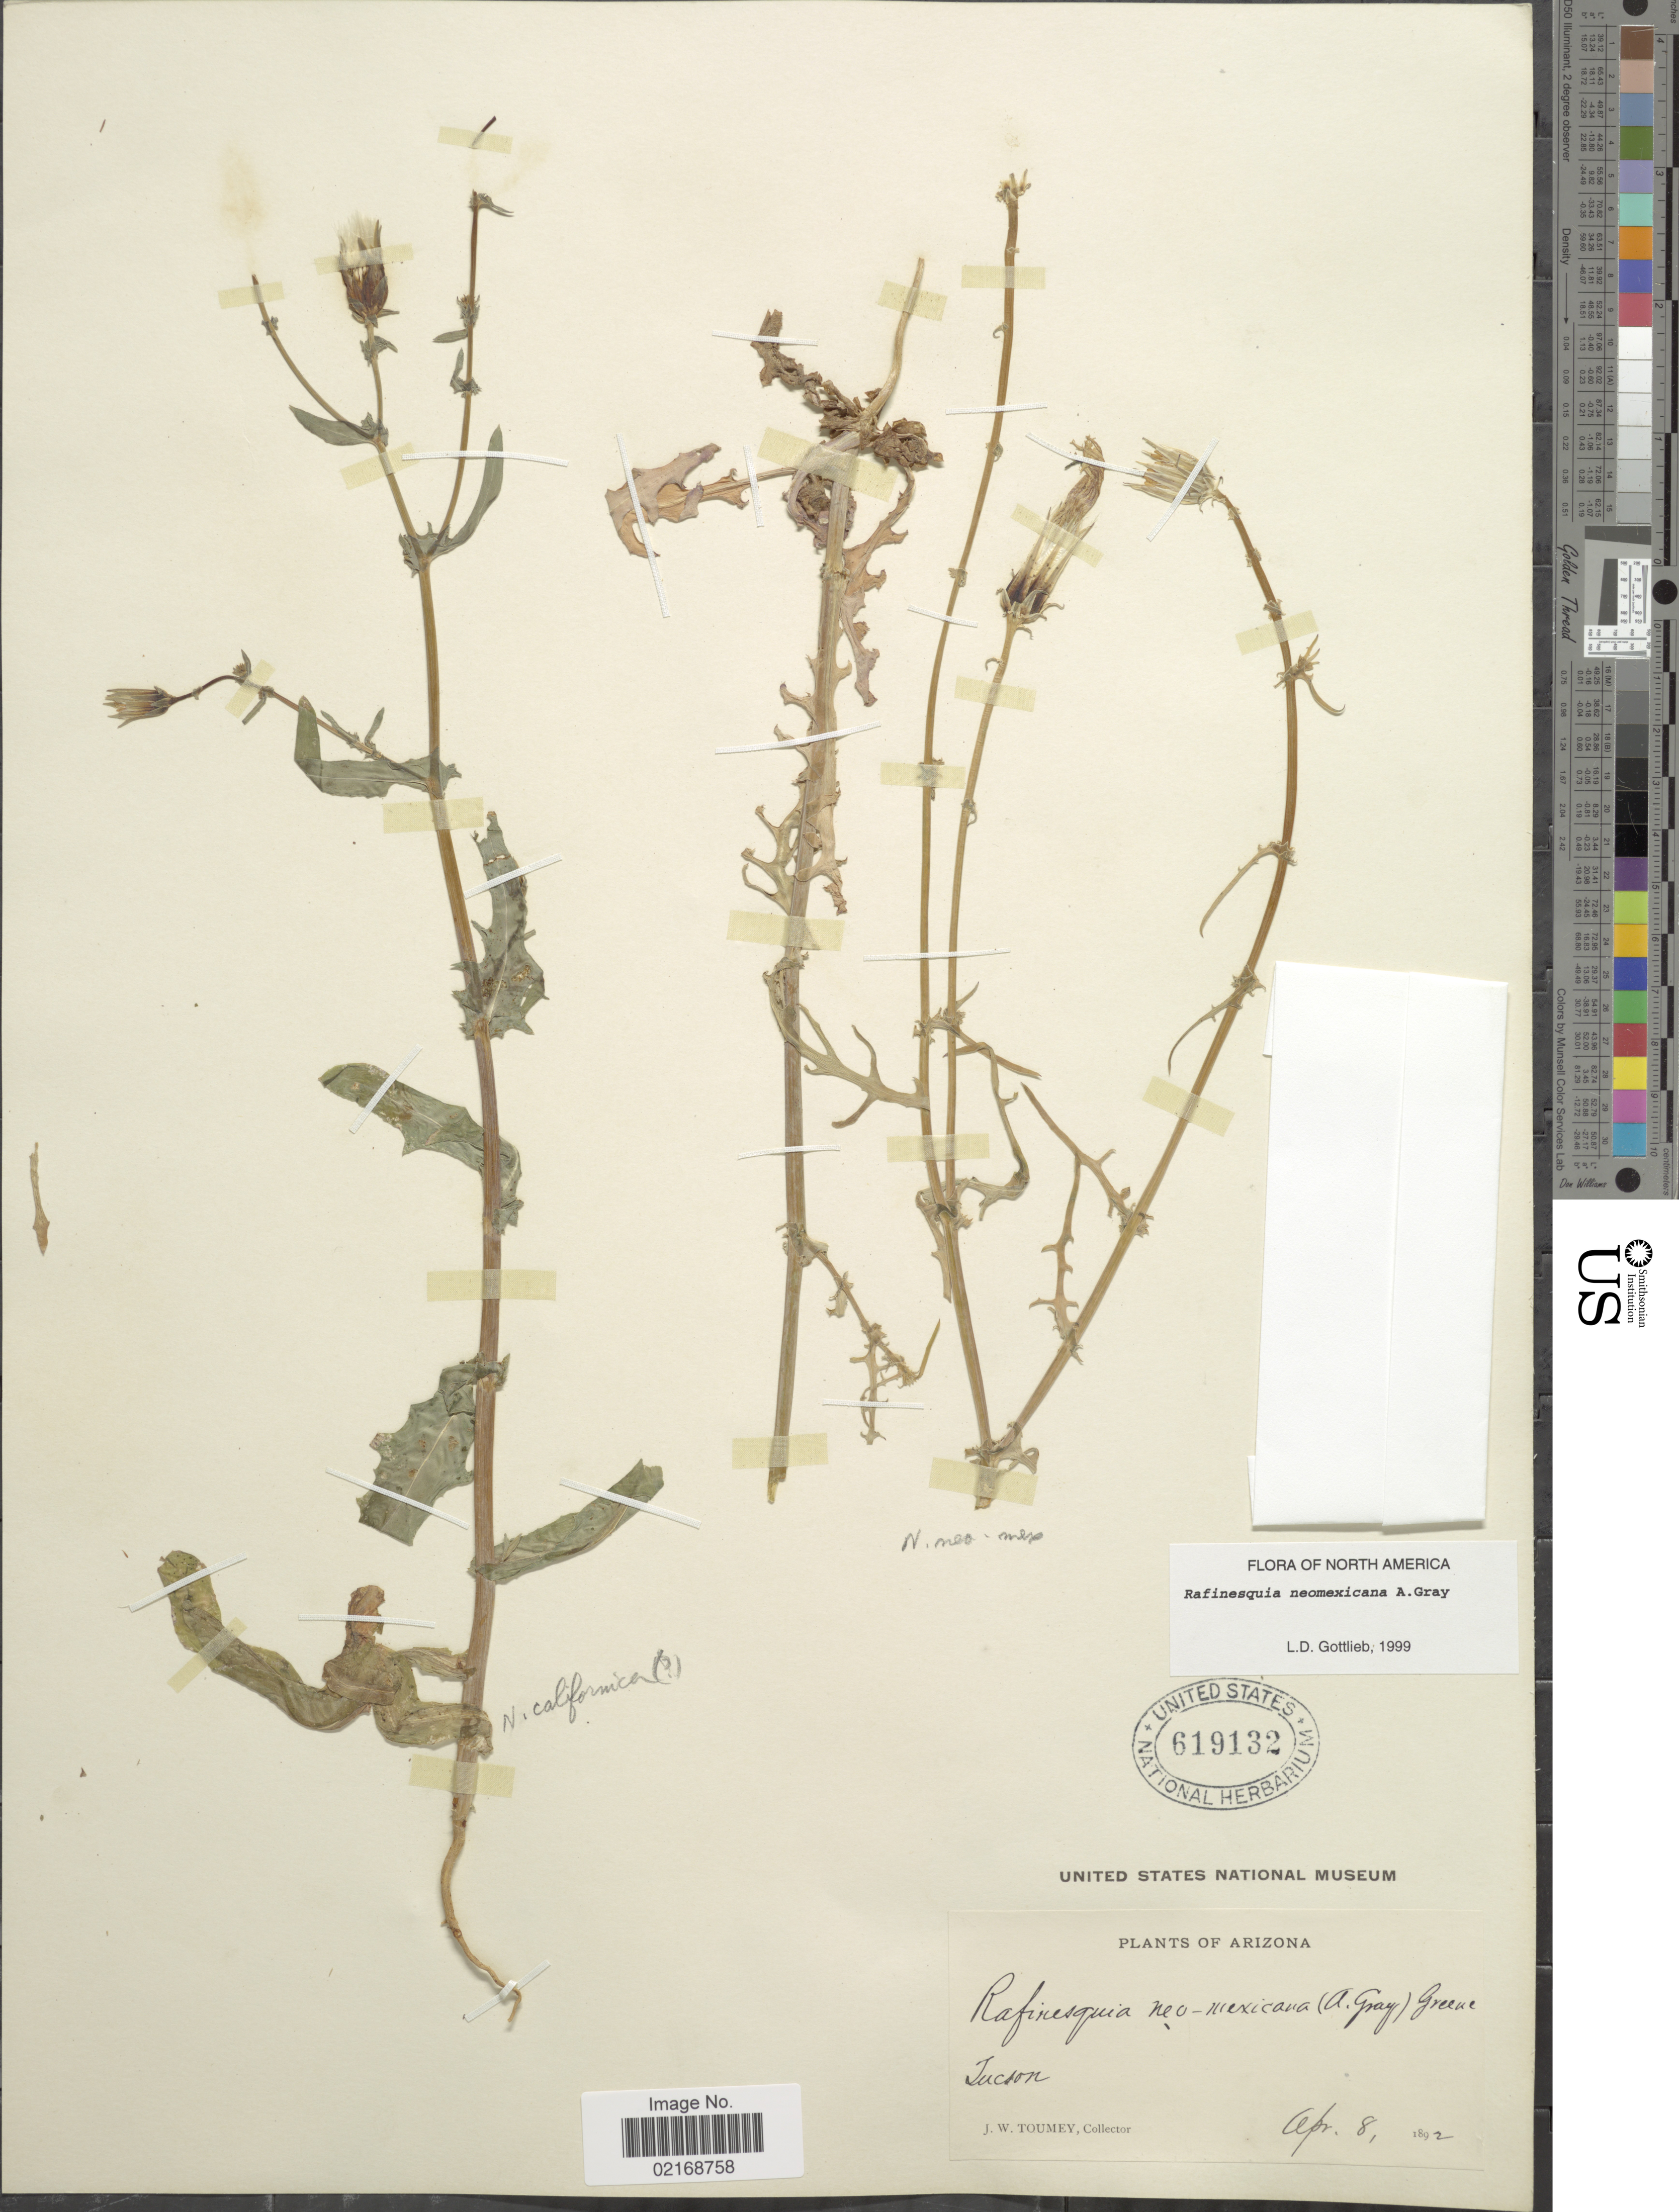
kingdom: Plantae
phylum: Tracheophyta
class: Magnoliopsida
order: Asterales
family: Asteraceae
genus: Rafinesquia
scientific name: Rafinesquia neomexicana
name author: A. Gray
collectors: J. W. Toumey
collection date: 1892-04-08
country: United States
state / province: Arizona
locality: Tucson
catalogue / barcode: US 619132